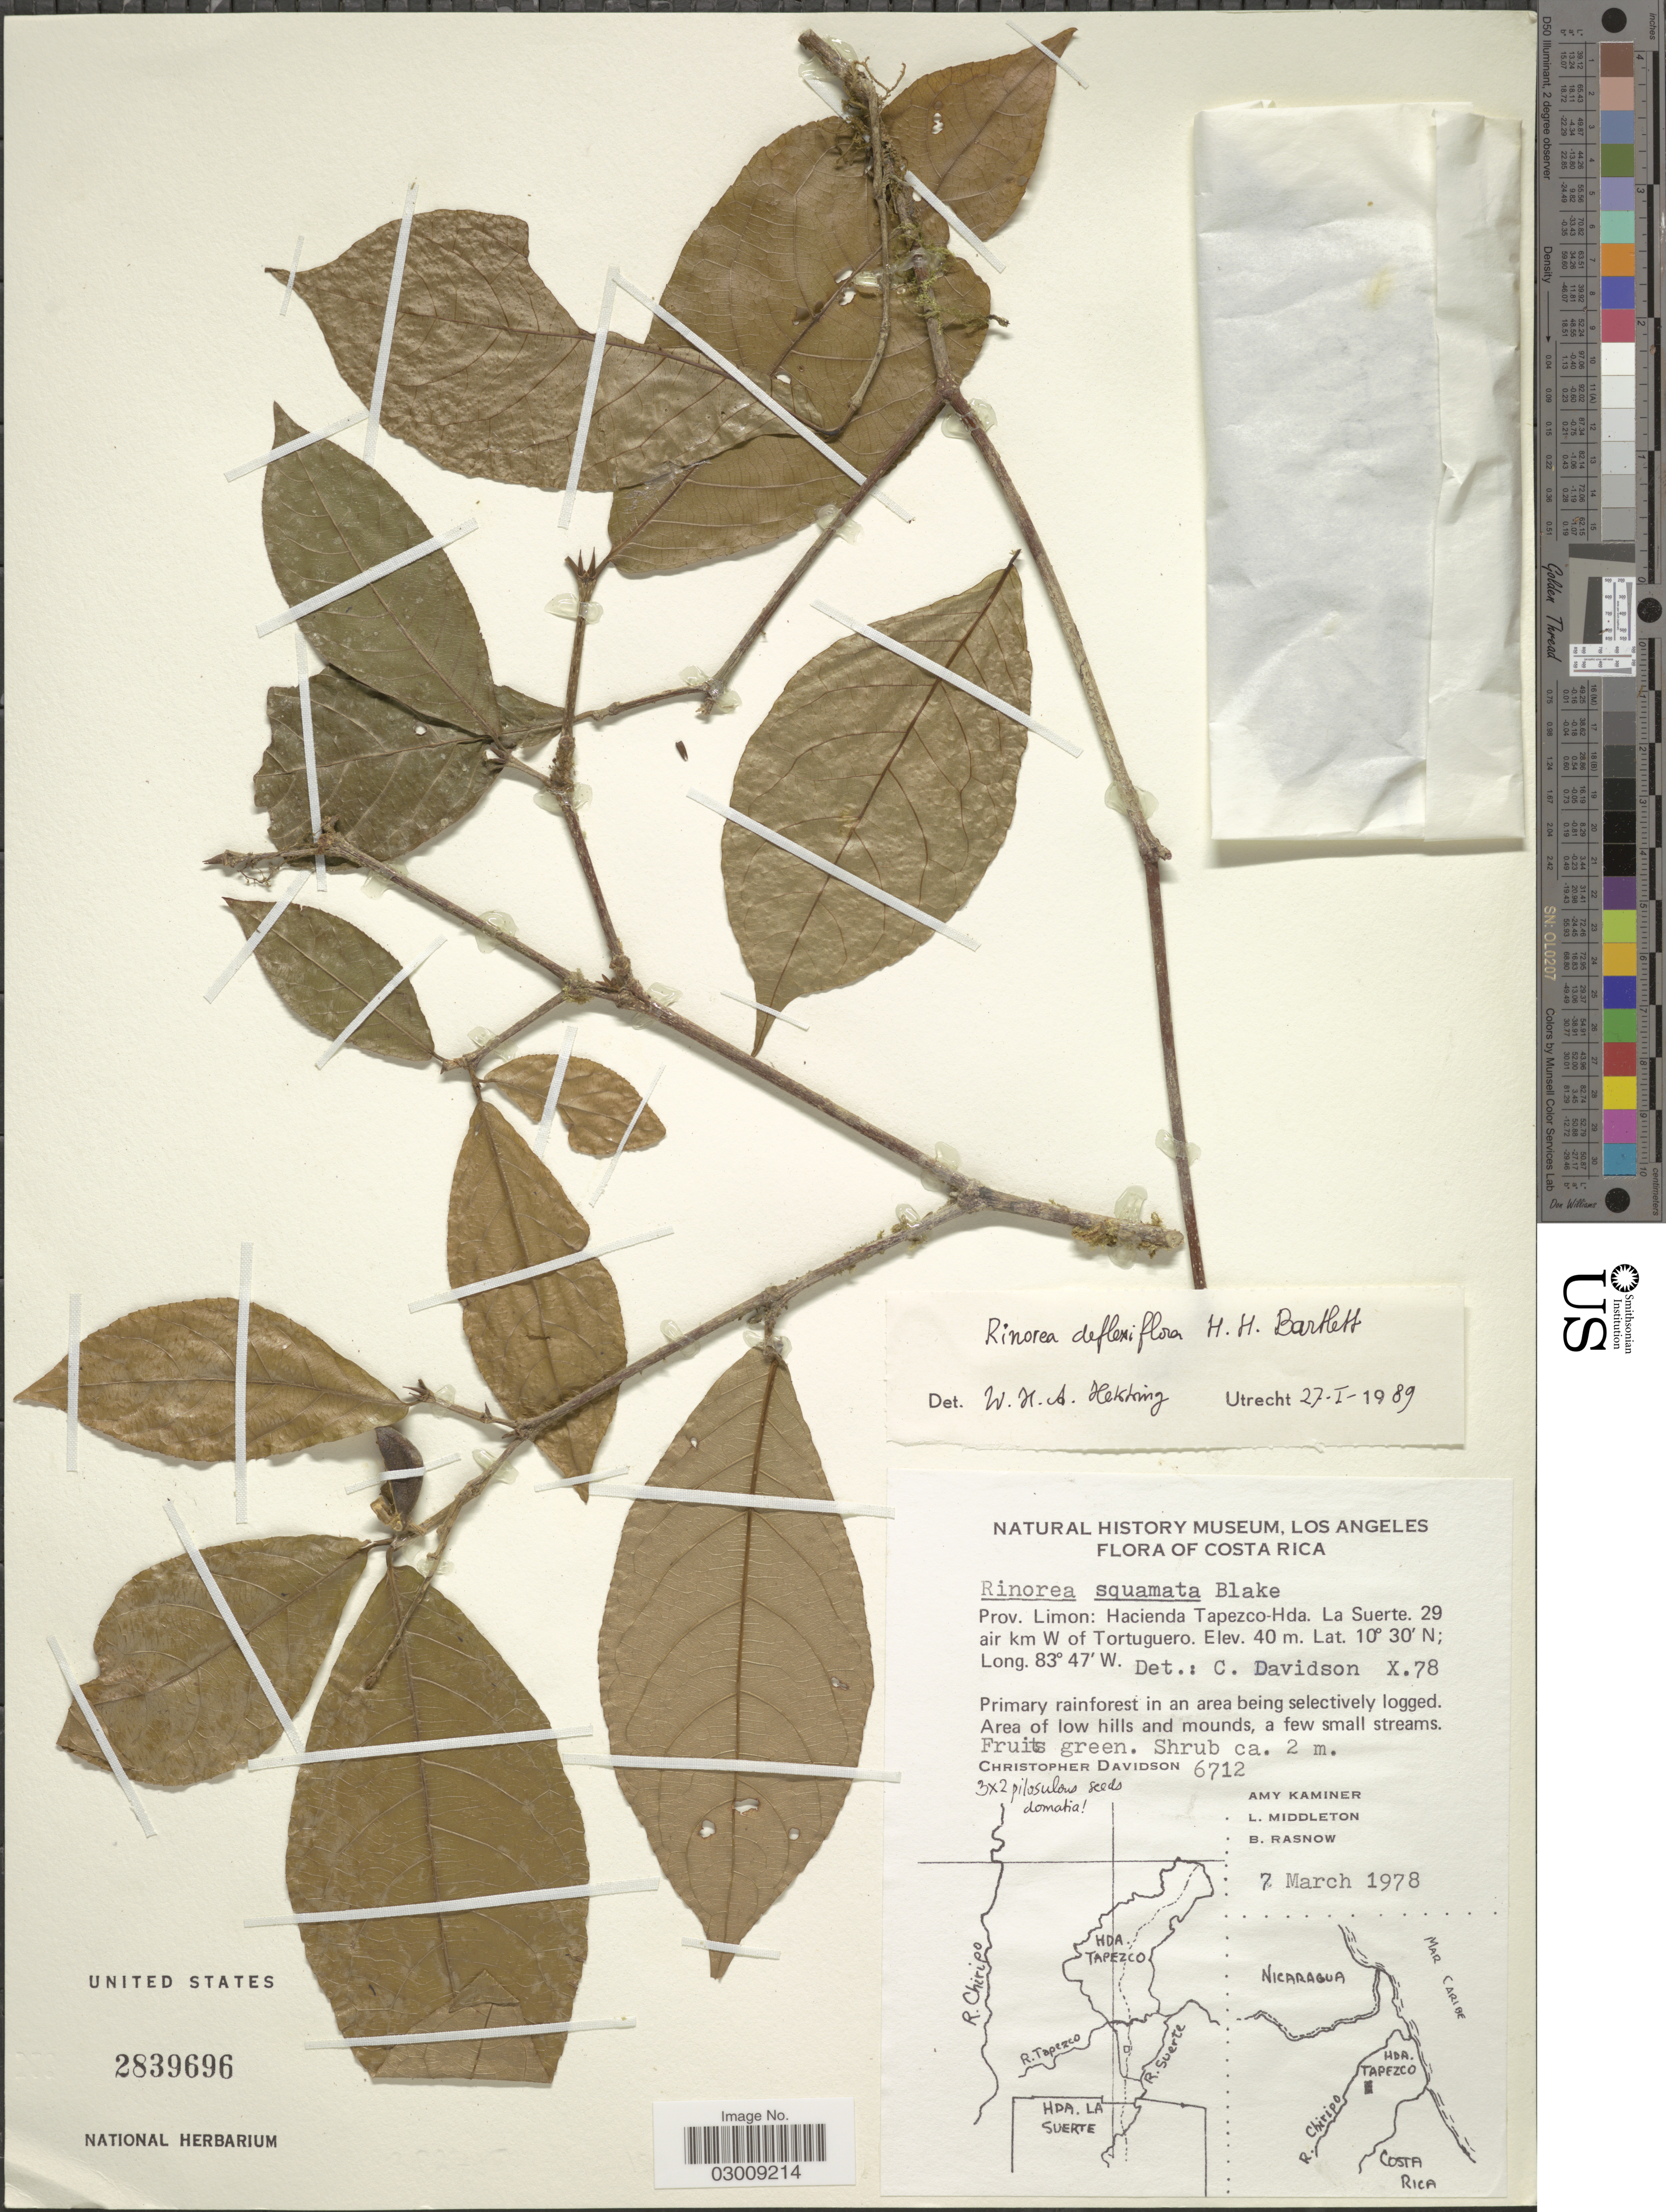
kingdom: Plantae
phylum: Tracheophyta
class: Magnoliopsida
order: Malpighiales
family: Violaceae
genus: Rinorea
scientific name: Rinorea deflexiflora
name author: Bartlett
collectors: C. Davidson, A. Kaminer, L. Middleton & B. Rasnow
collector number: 6712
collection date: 1978-03-07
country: Costa Rica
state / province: Limón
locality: Hacienda Tapezco-Hda. La Suerte. 29 air km W of Tortuguero.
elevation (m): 40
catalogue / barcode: US 2839696